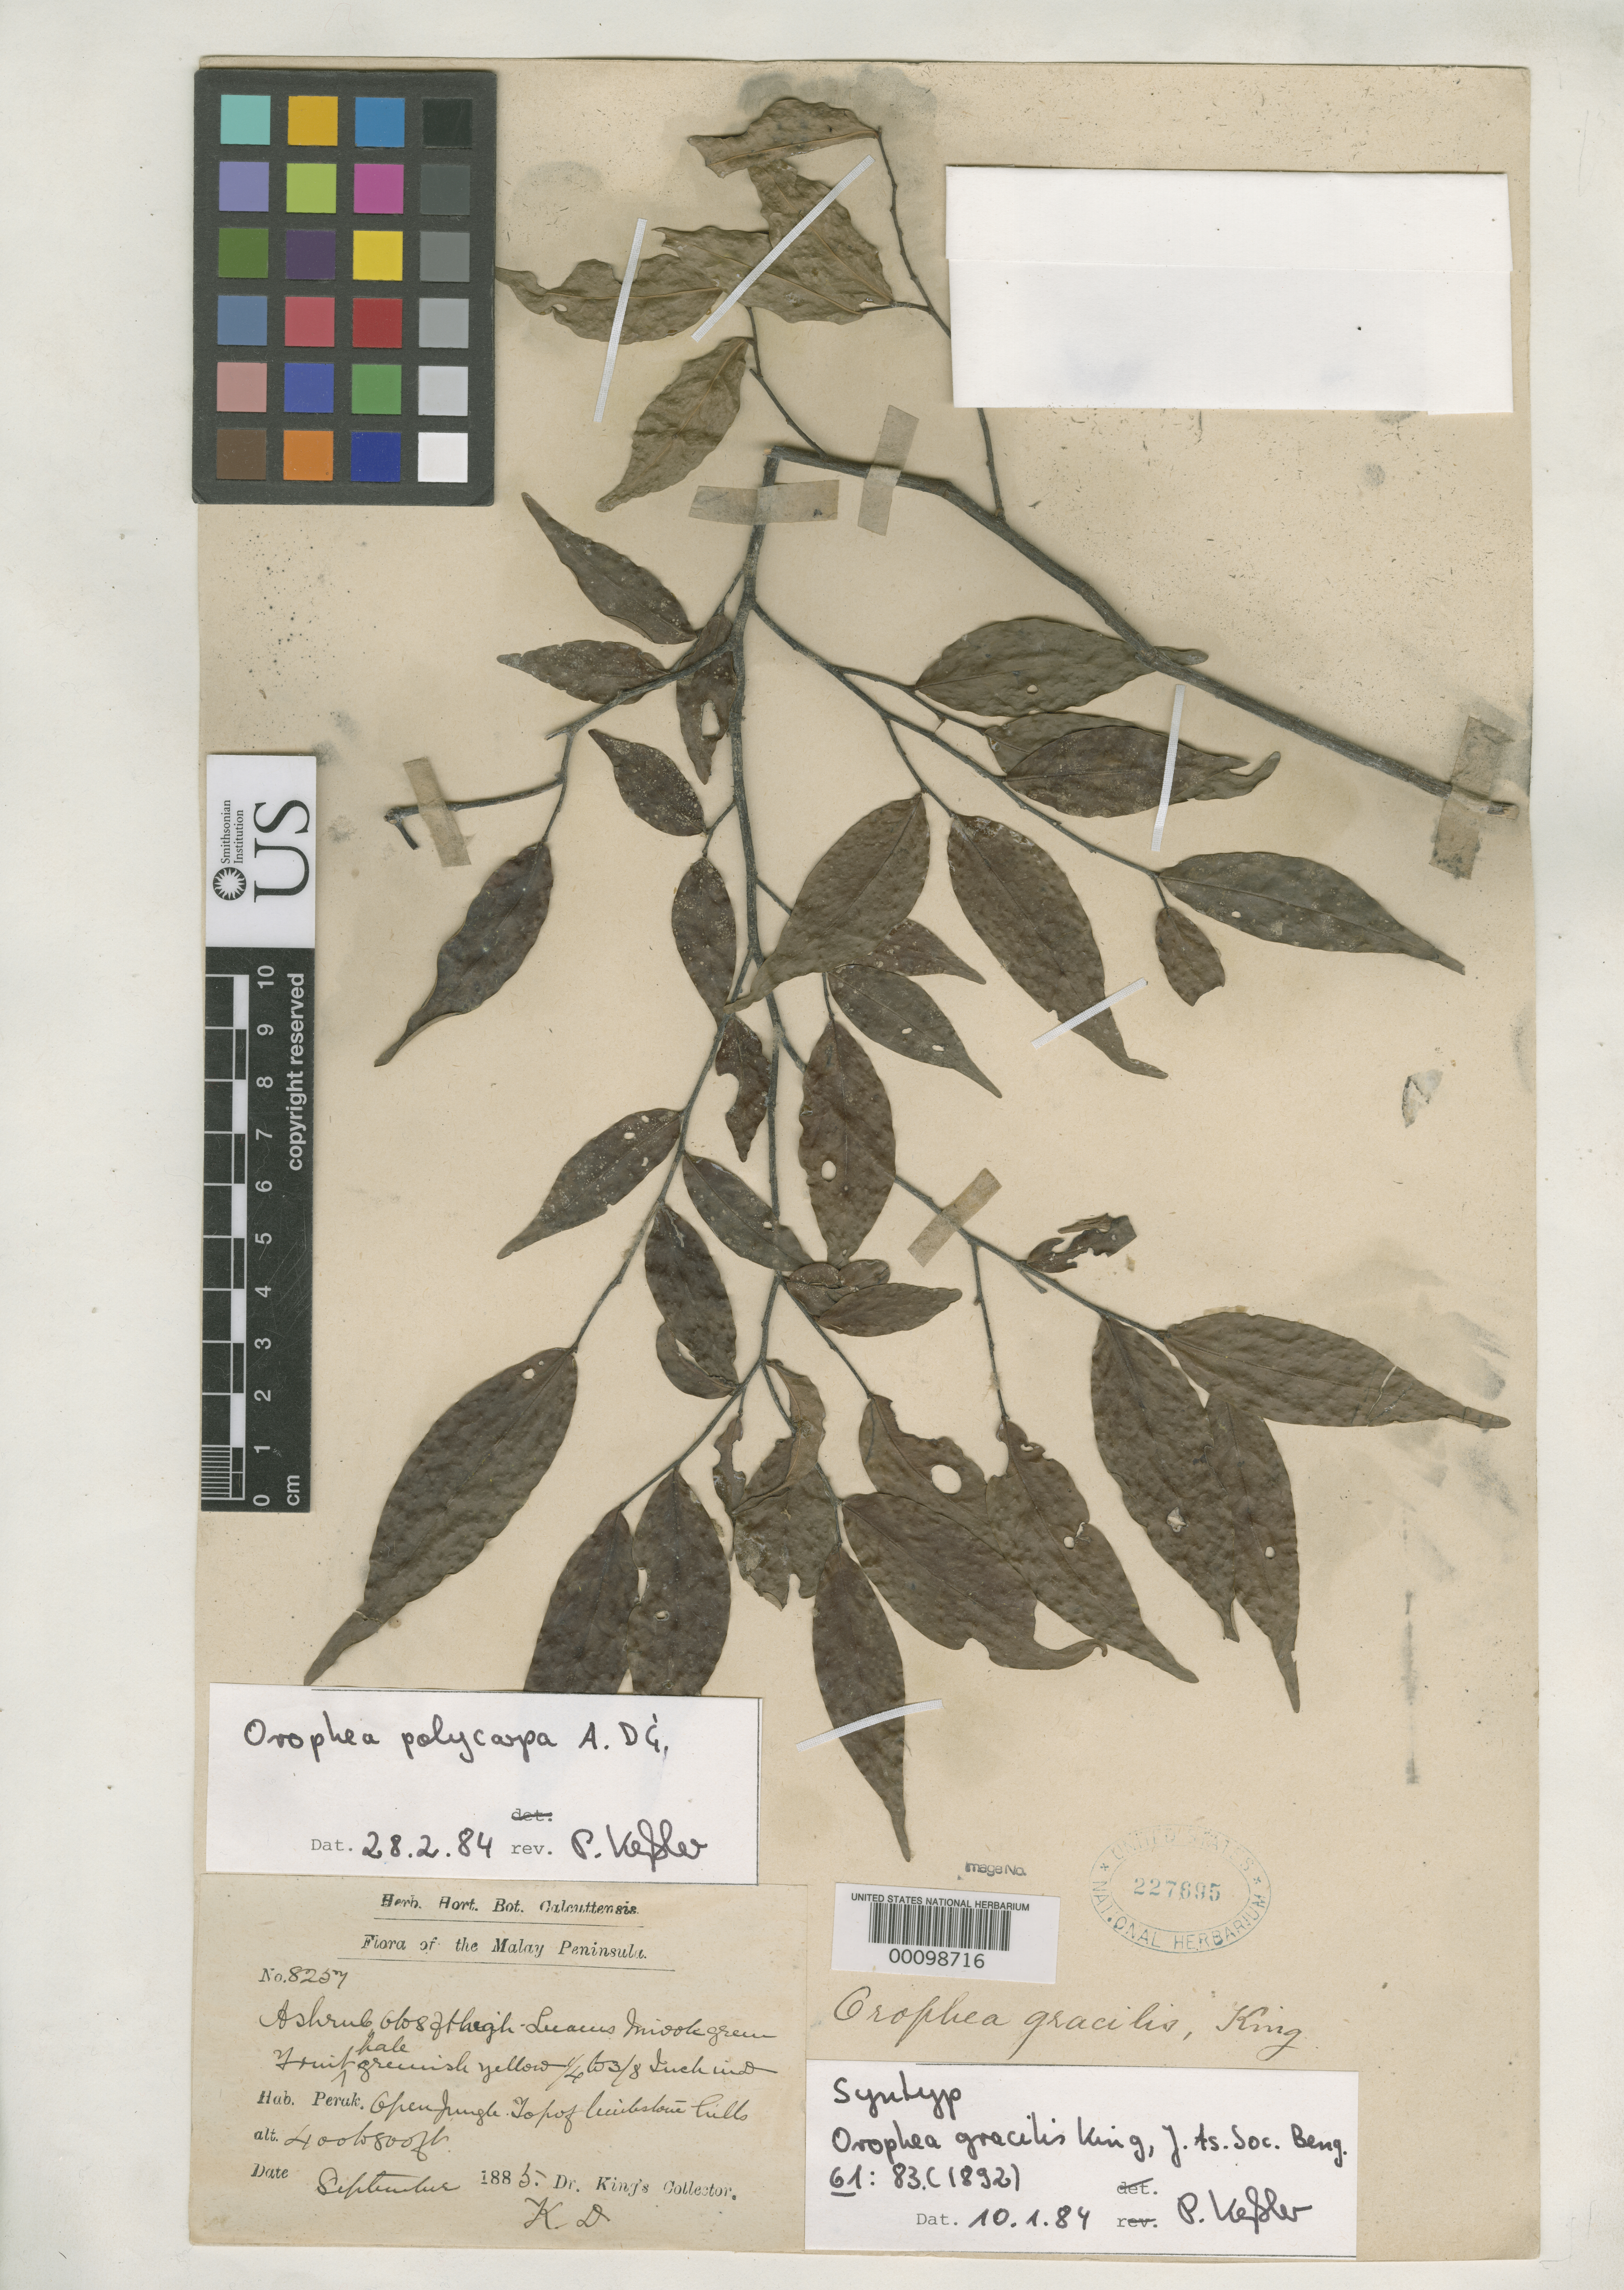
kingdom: Plantae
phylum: Tracheophyta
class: Magnoliopsida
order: Magnoliales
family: Annonaceae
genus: Orophea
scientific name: Orophea gracilis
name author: King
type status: Syntype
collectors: H. Kunstler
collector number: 8257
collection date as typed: Sep 1885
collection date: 1885-09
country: Malaysia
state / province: Perak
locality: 400-800 ft. [Malay Peninsula]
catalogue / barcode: US 227695